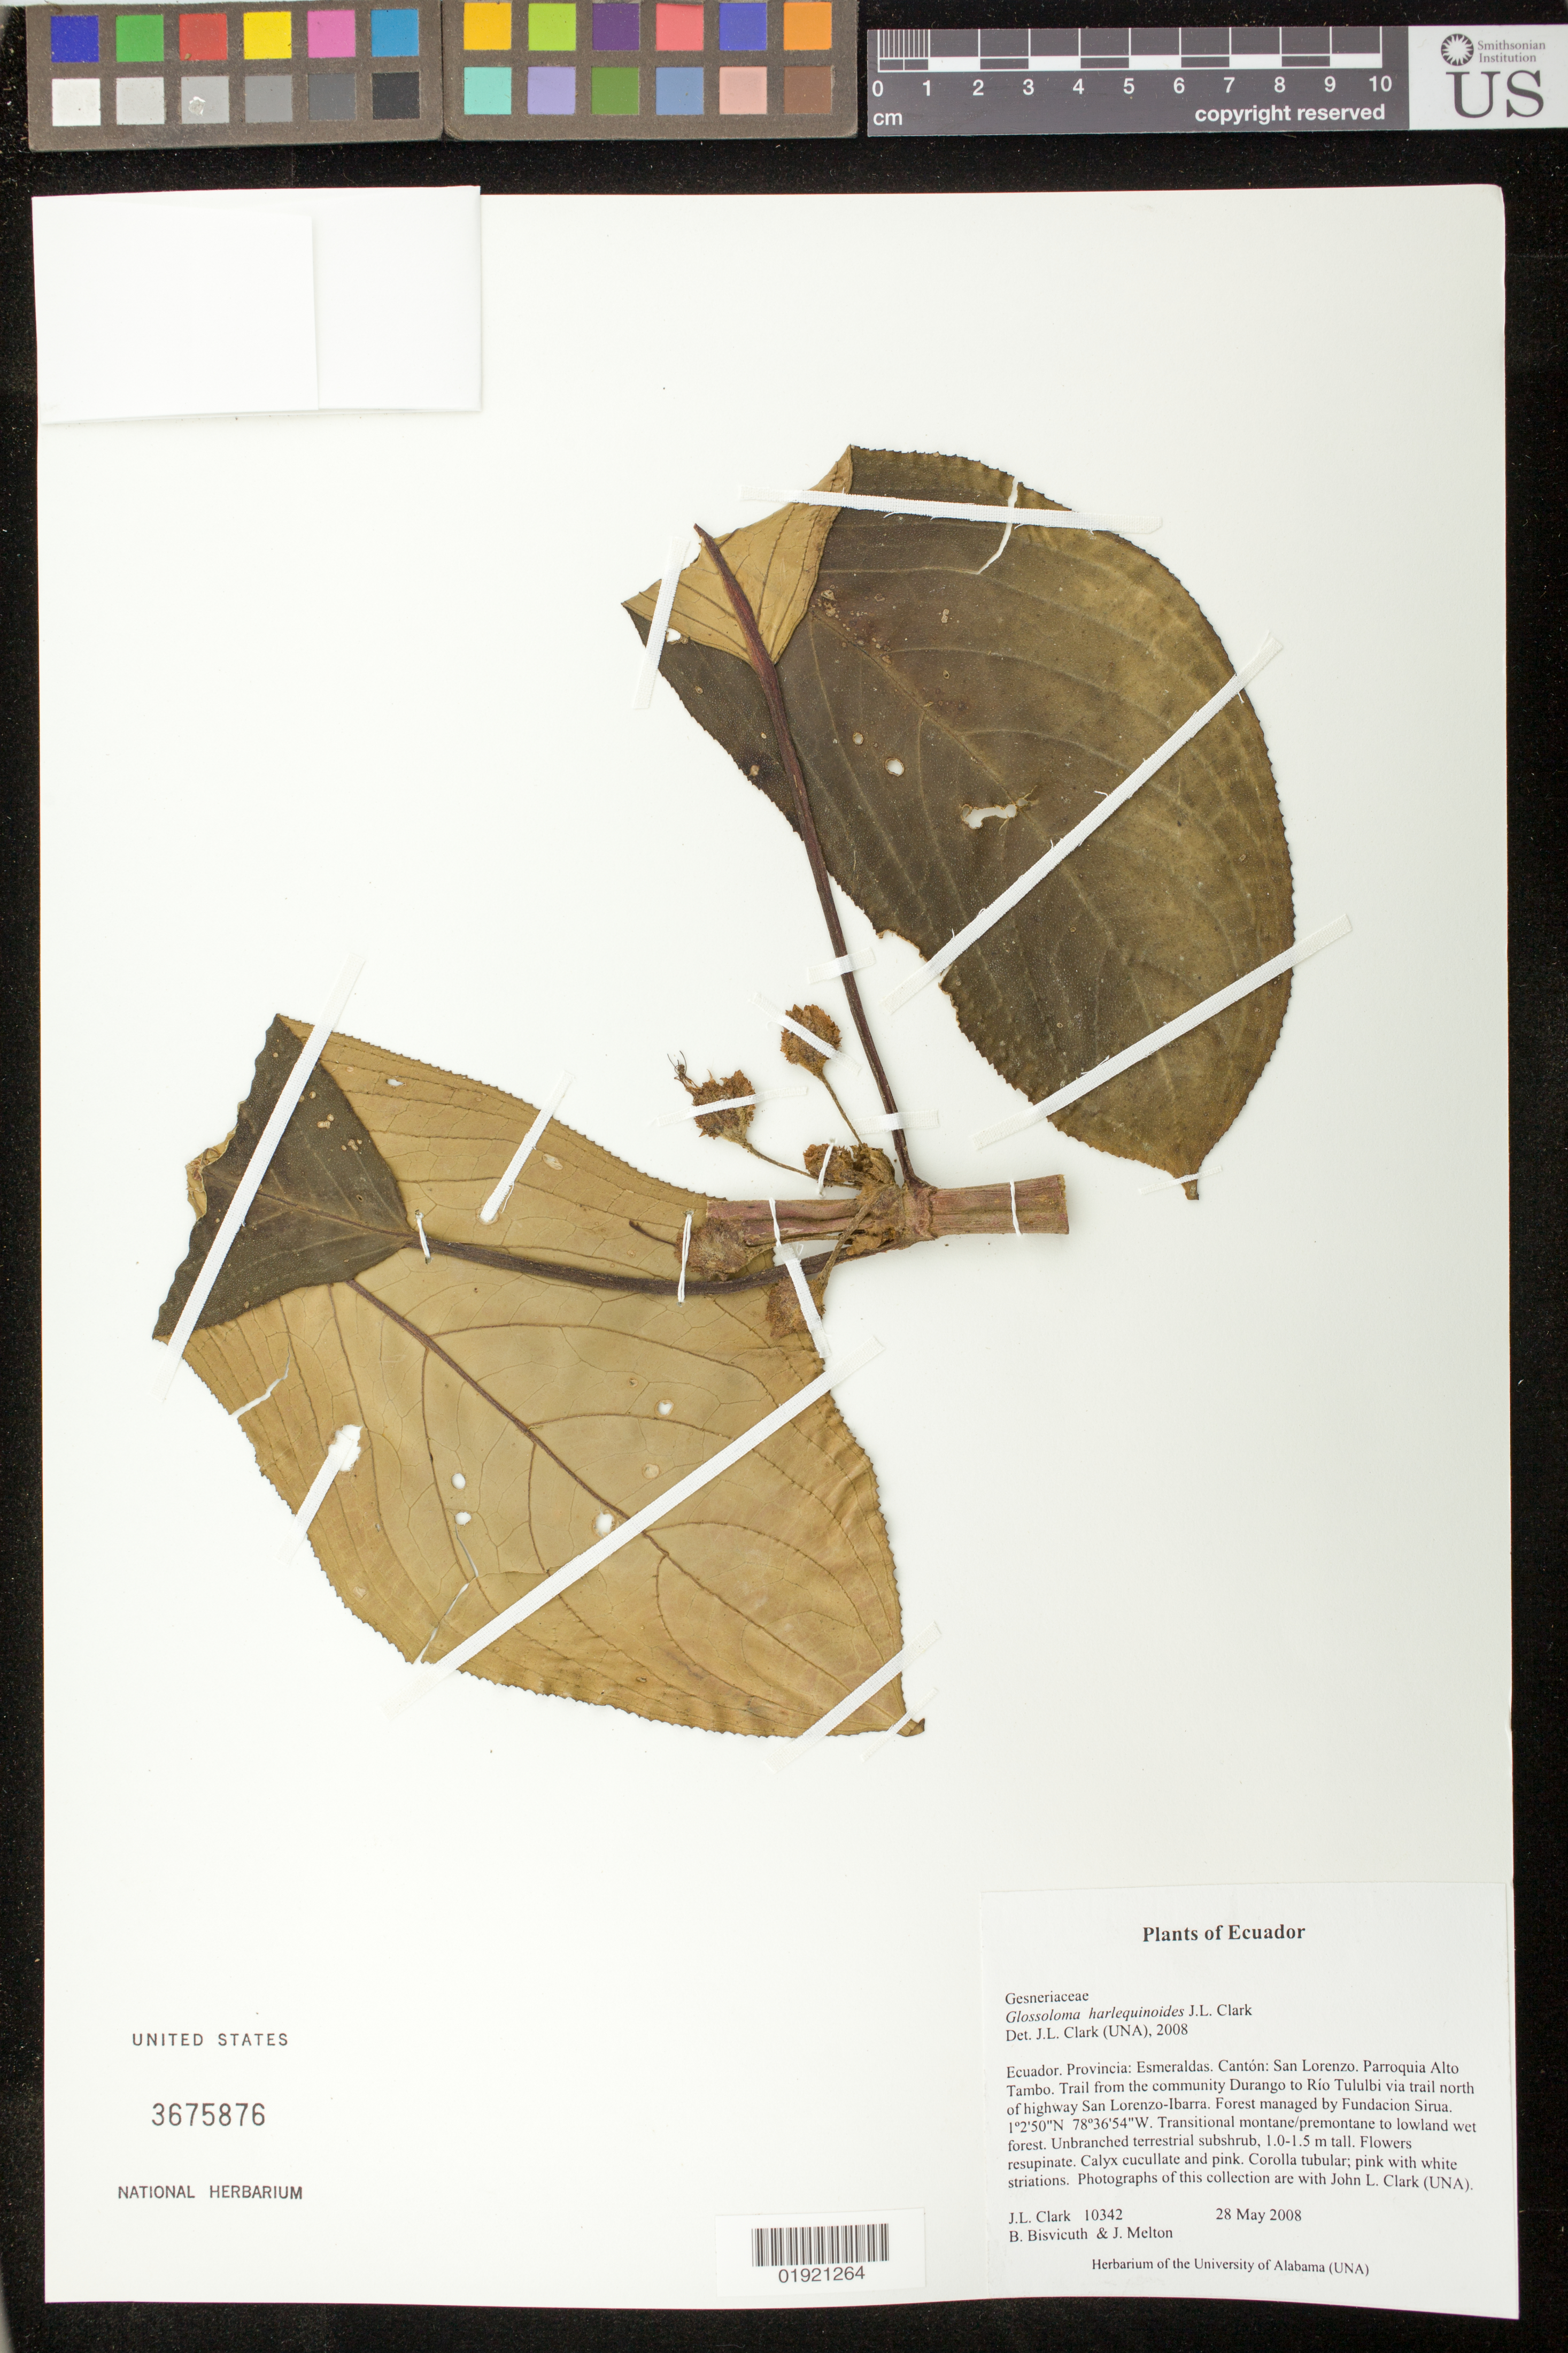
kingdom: Plantae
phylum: Tracheophyta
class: Magnoliopsida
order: Lamiales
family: Gesneriaceae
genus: Glossoloma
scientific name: Glossoloma harlequinoides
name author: J.L. Clark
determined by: Clark, J. L.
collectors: J. L. Clark, B. Bisvicuth & J. Melton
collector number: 10342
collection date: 2008-05-28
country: Ecuador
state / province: Esmeraldas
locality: Canton: San Lorenzo. Parroquia Alto Tambo. Trail from the community Durango to Rio Tululbi via trail north of highway San Lorenzo-Ibarra. Forest managed by Fundacion Sirua.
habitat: Transitional montane/premontane to lowland wet forest.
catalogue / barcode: US 3675876